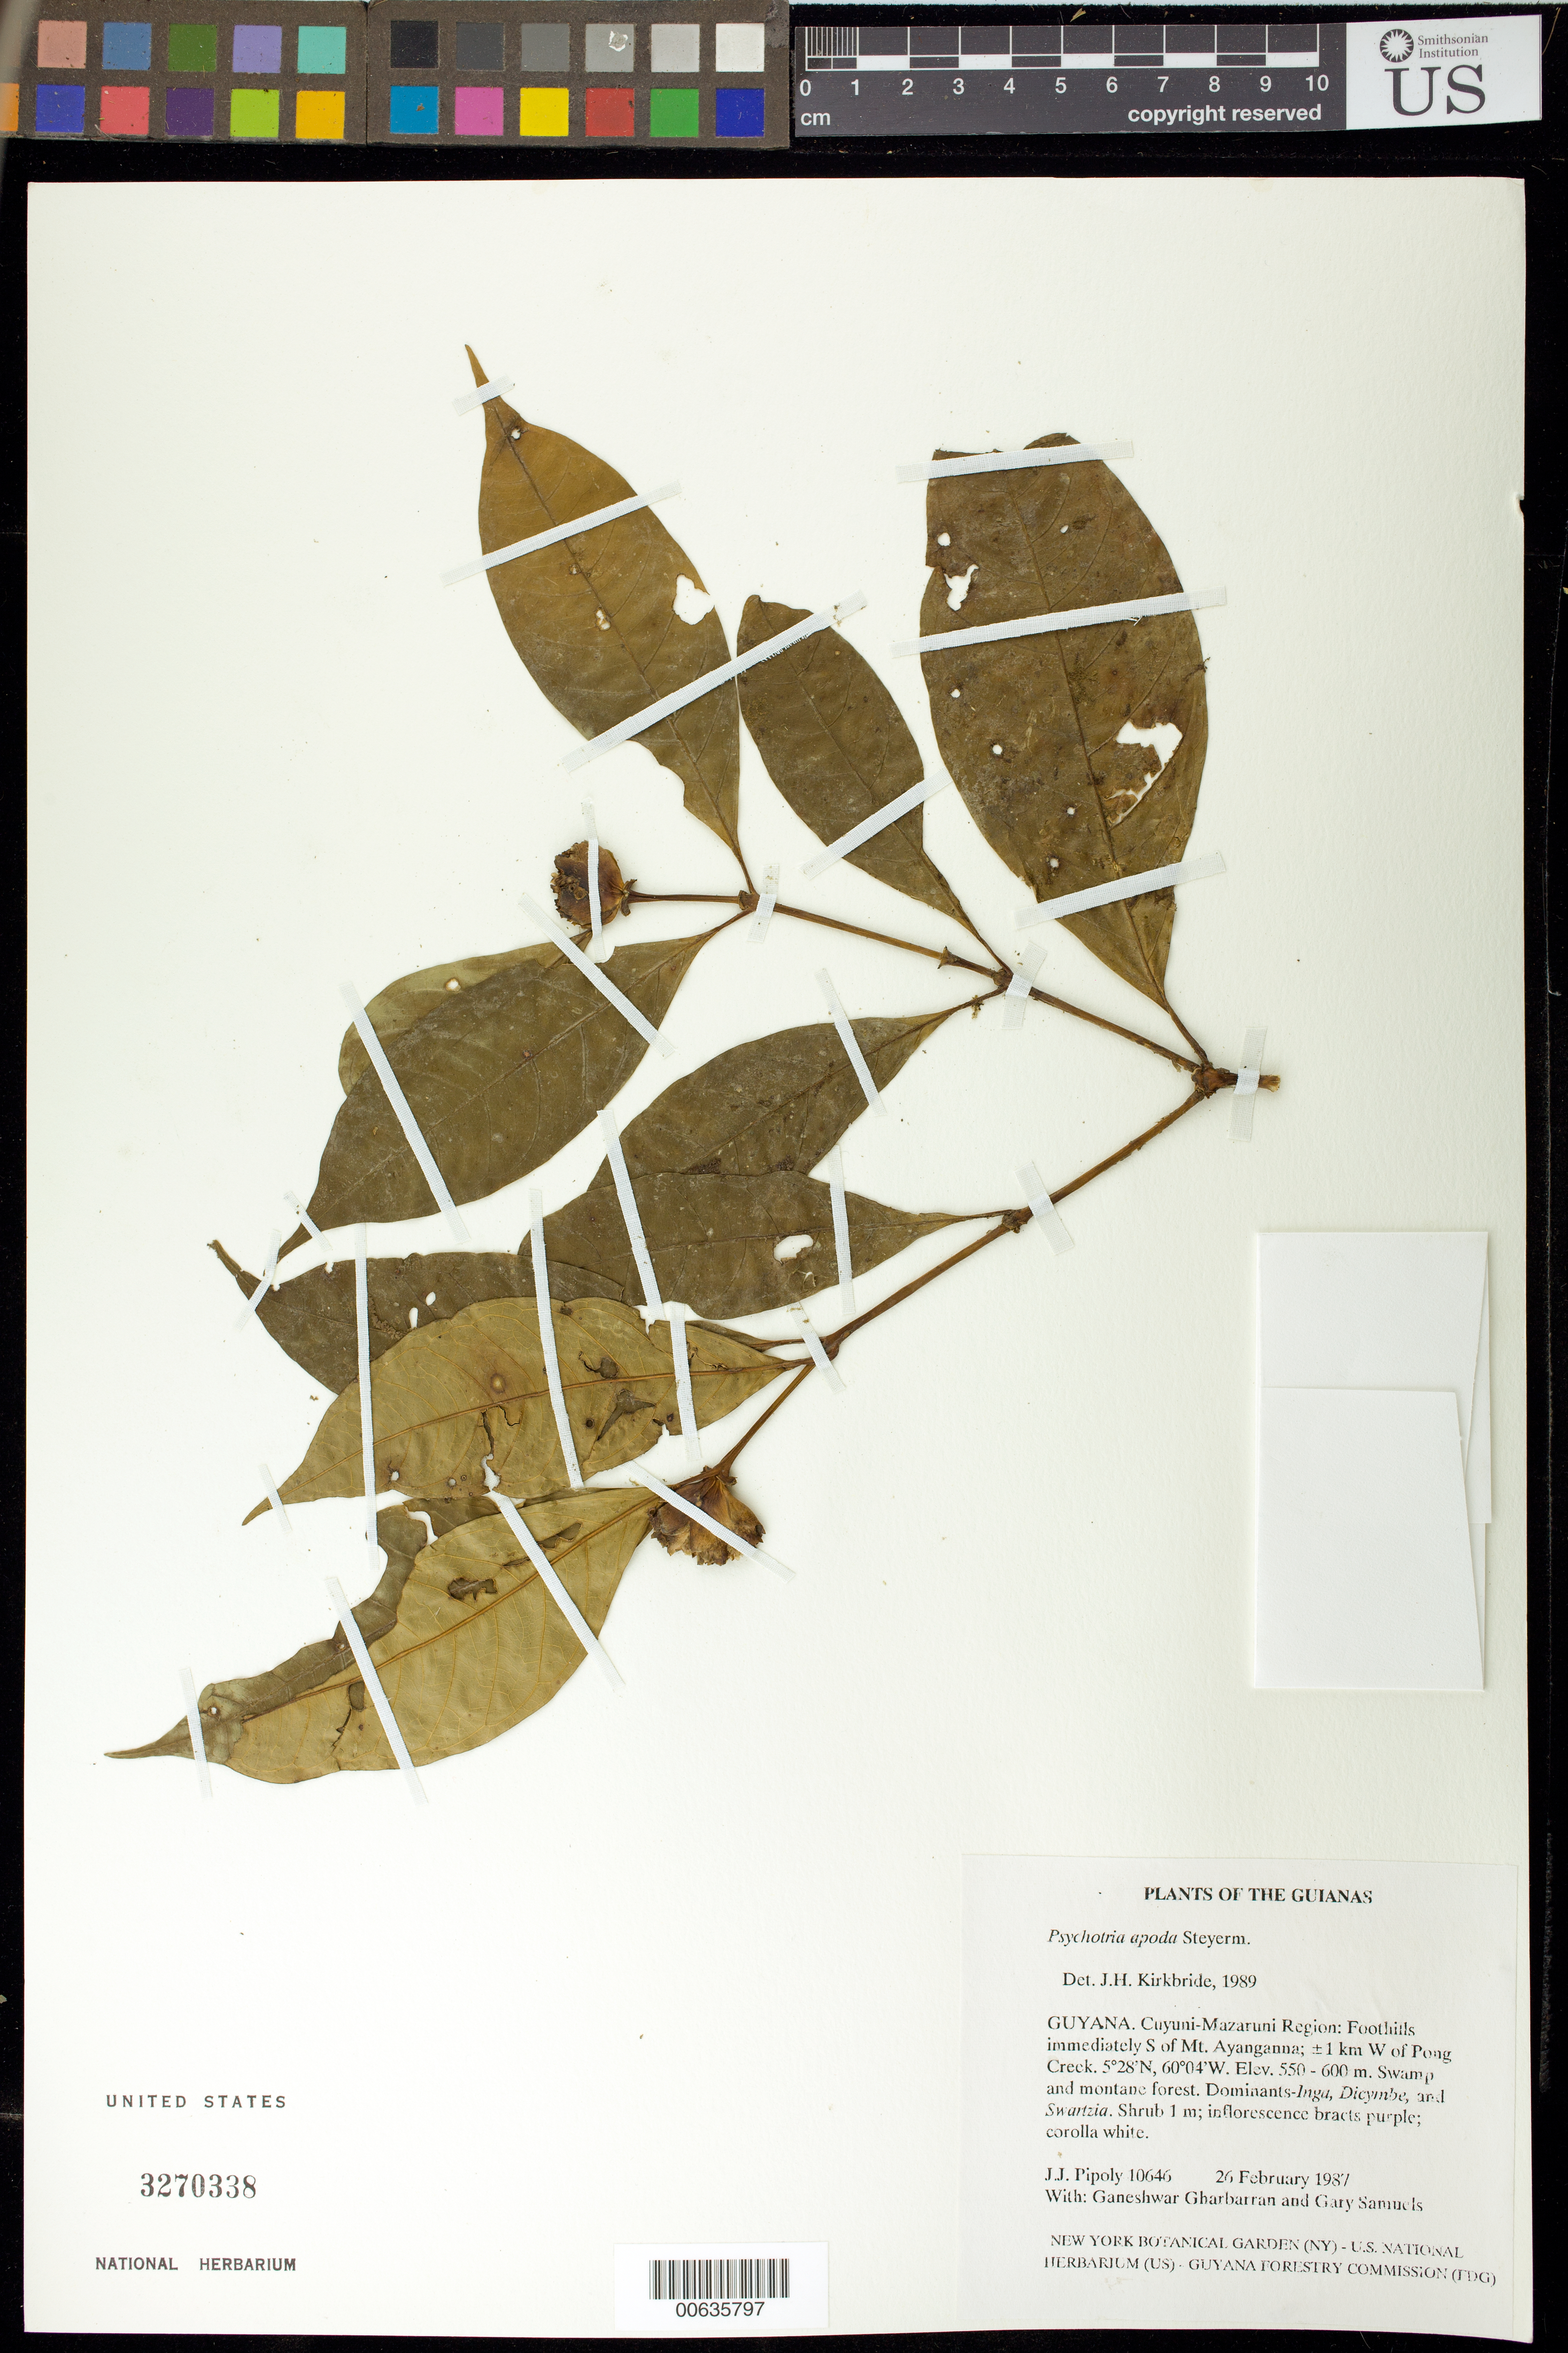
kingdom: Plantae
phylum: Tracheophyta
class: Magnoliopsida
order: Gentianales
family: Rubiaceae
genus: Palicourea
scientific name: Palicourea apoda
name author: (Steyerm.) Delprete & J.H. Kirkbr.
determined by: Kirkbride, J. H., Jr.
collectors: J. J. Pipoly, G. Gharbarran & G. Samuels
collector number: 10646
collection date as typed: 26 February 1987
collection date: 1987-02-26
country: Guyana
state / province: Cuyuni-Mazaruni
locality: Foothills immediately S of Mt. Ayanganna; ±1 km W of Pong Creek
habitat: Swamp and montane forest. Dominants: Inga, Dicymbe, and Swartzia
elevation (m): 550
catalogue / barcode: US 3270338